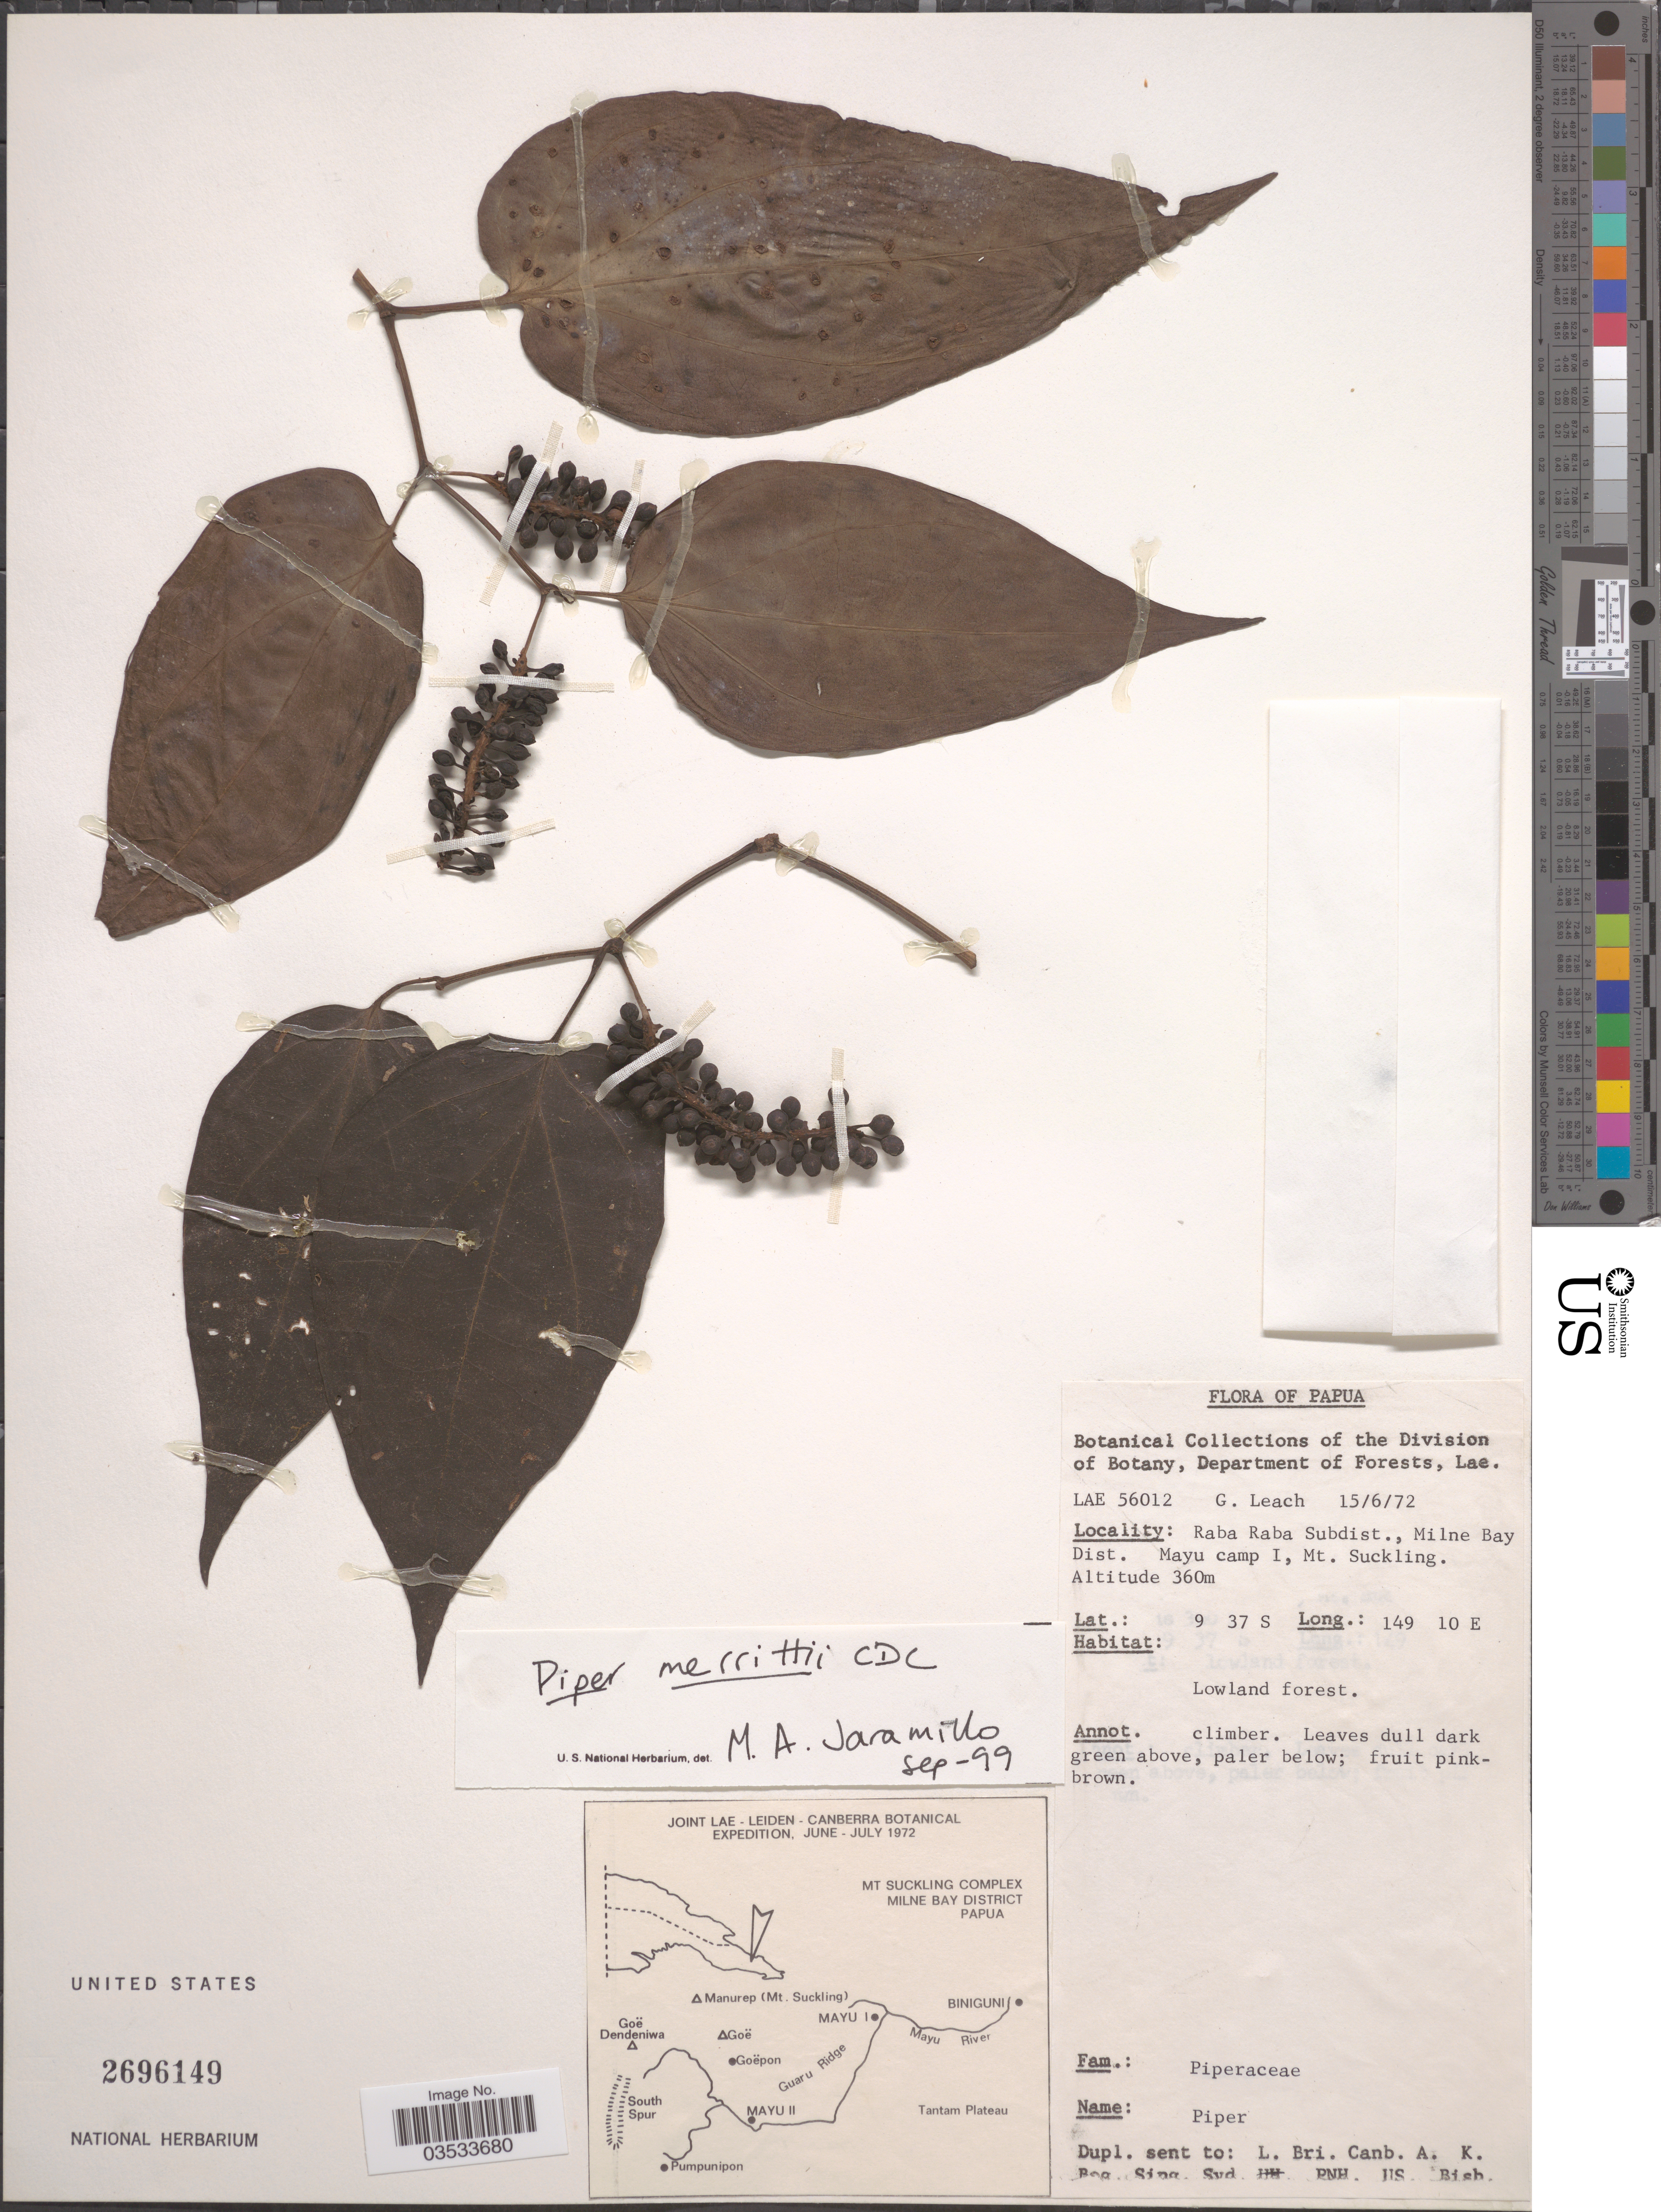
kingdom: Plantae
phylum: Tracheophyta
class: Magnoliopsida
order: Piperales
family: Piperaceae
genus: Piper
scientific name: Piper merrittii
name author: C. DC.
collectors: G. Leach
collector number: LAE56012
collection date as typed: Transcribed d/m/y: 15/6/72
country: Papua New Guinea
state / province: Milne Bay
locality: Papua. Raba Raba Subdist., Milne Bay Dist. Mayu camp I, Mt. Suckling.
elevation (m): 360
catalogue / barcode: US 2696149